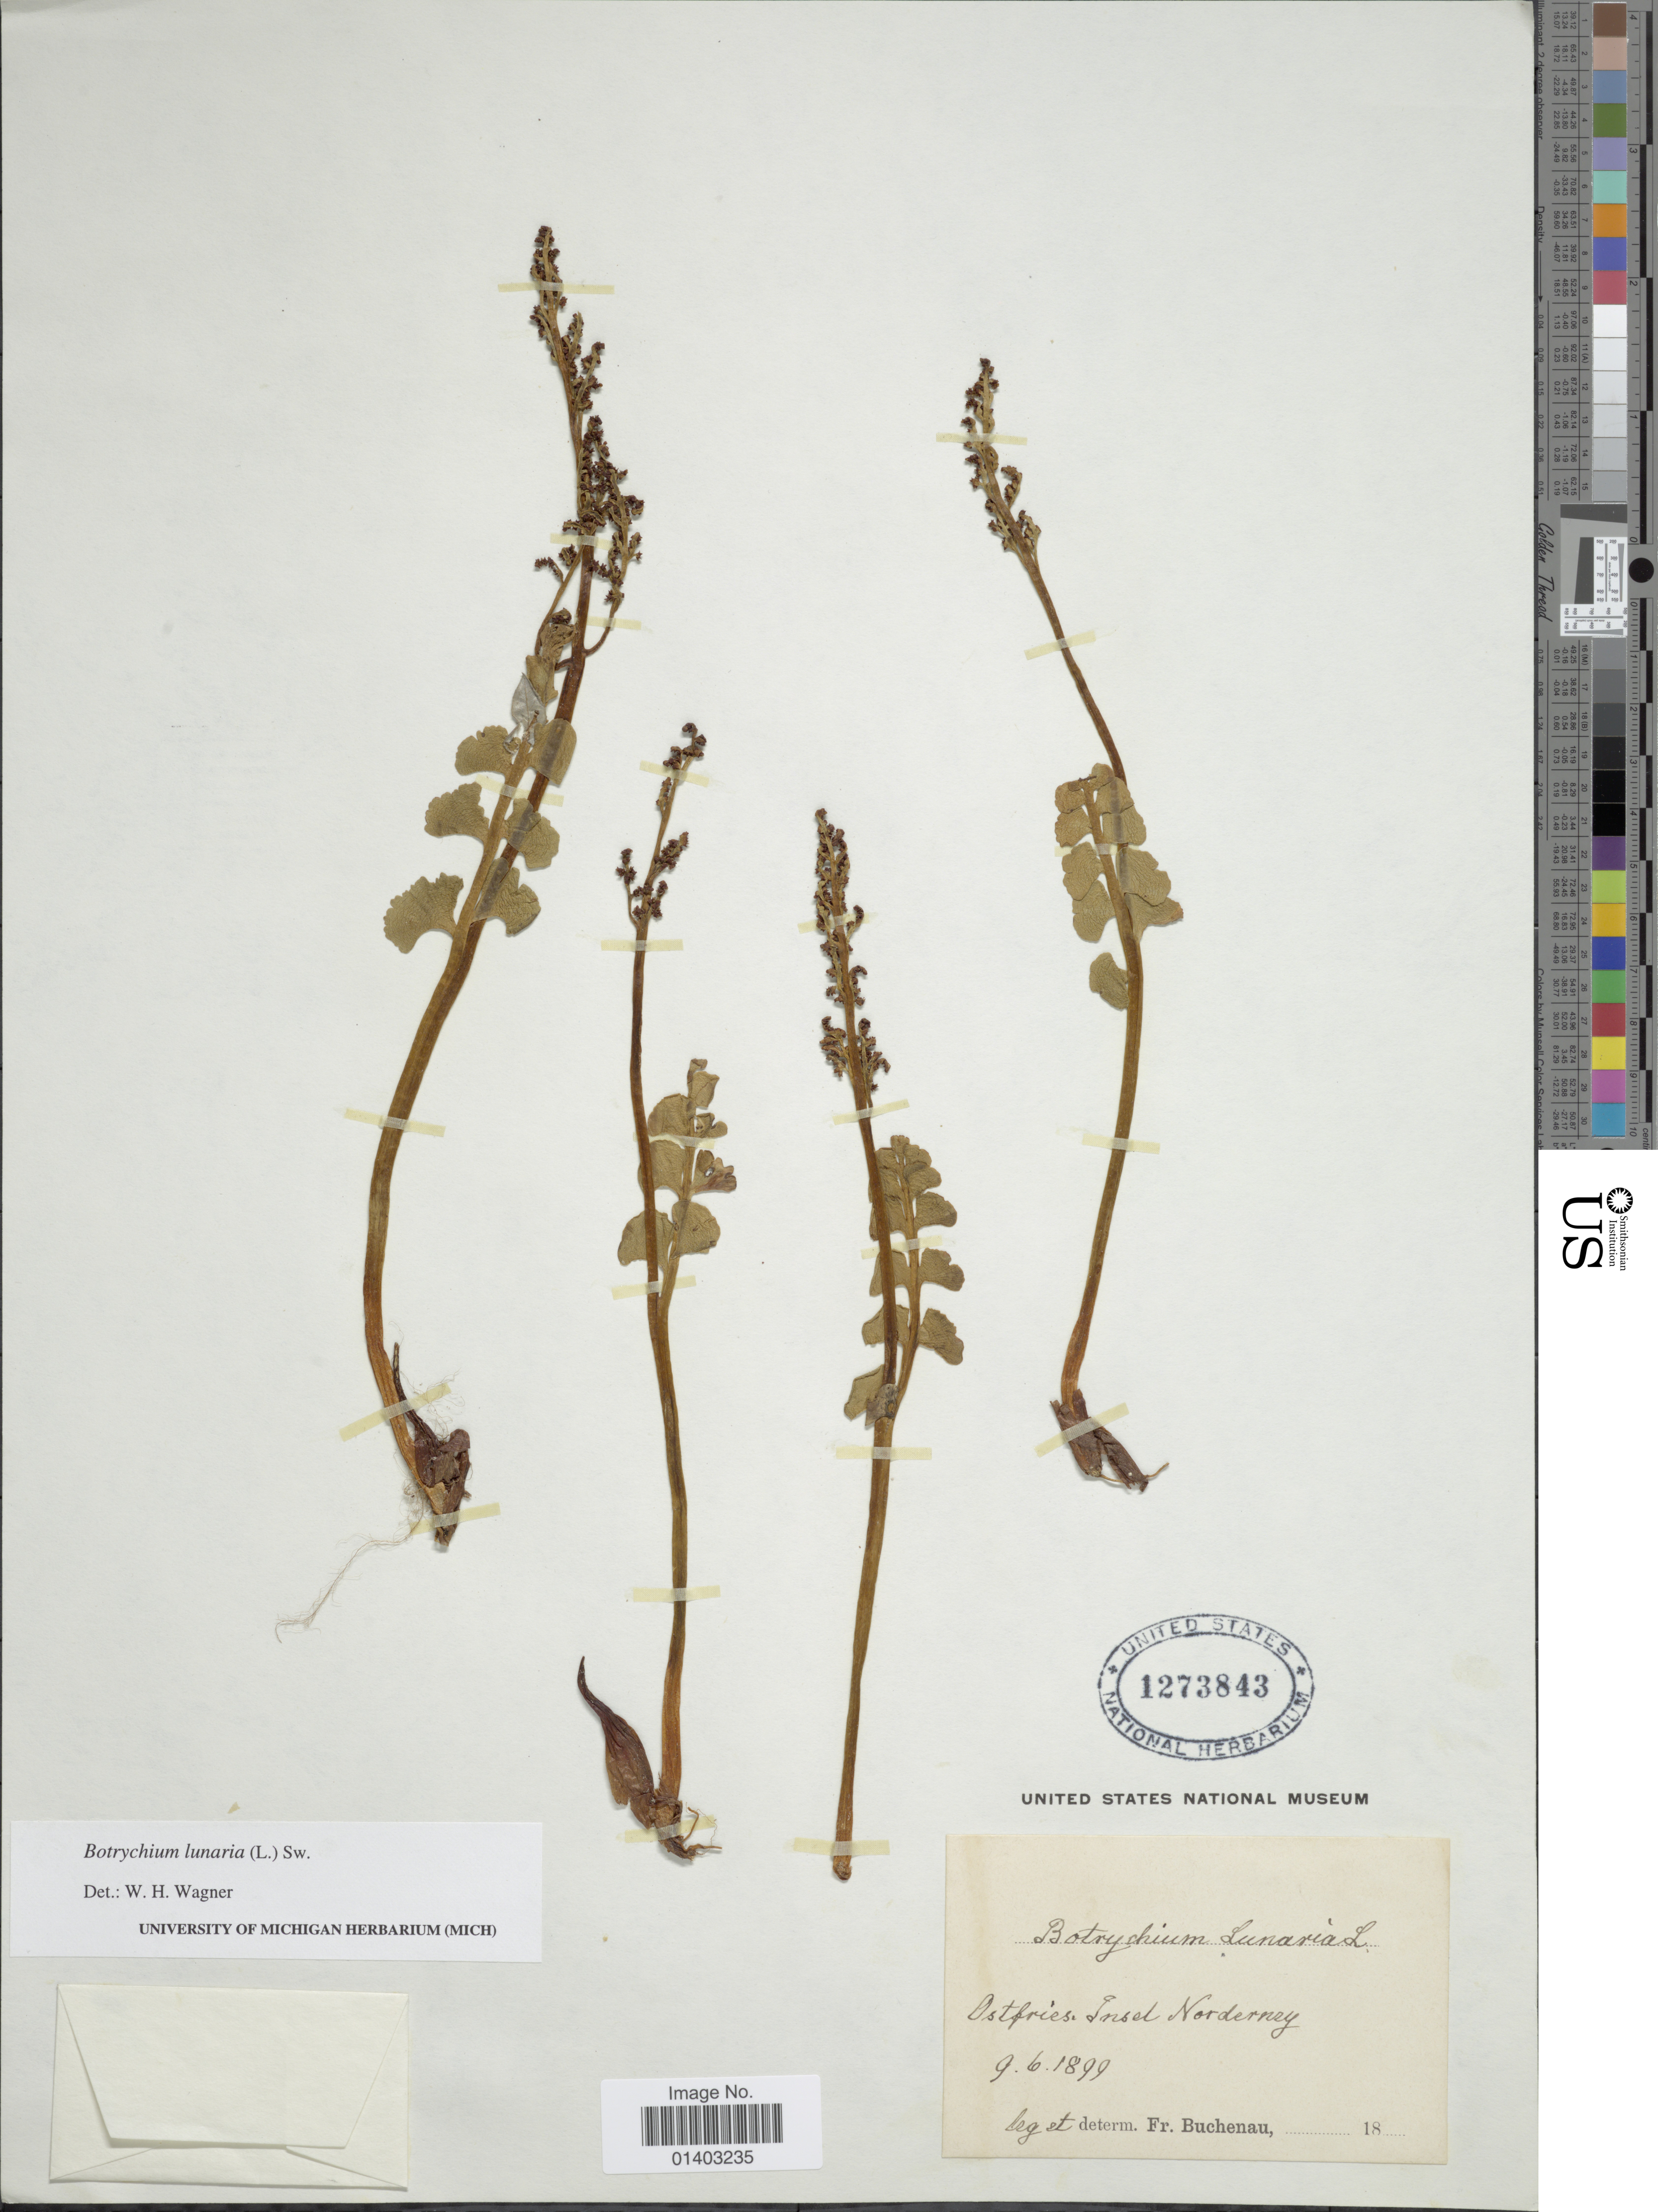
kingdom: Plantae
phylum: Tracheophyta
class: Polypodiopsida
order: Ophioglossales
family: Ophioglossaceae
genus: Botrychium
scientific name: Botrychium lunaria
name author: (L.) Sw.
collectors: F. Buchenau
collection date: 1899-06-09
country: Germany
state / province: Niedersachsen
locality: Ostfries, Insel Norderney [interpreted]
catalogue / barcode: US 1273843